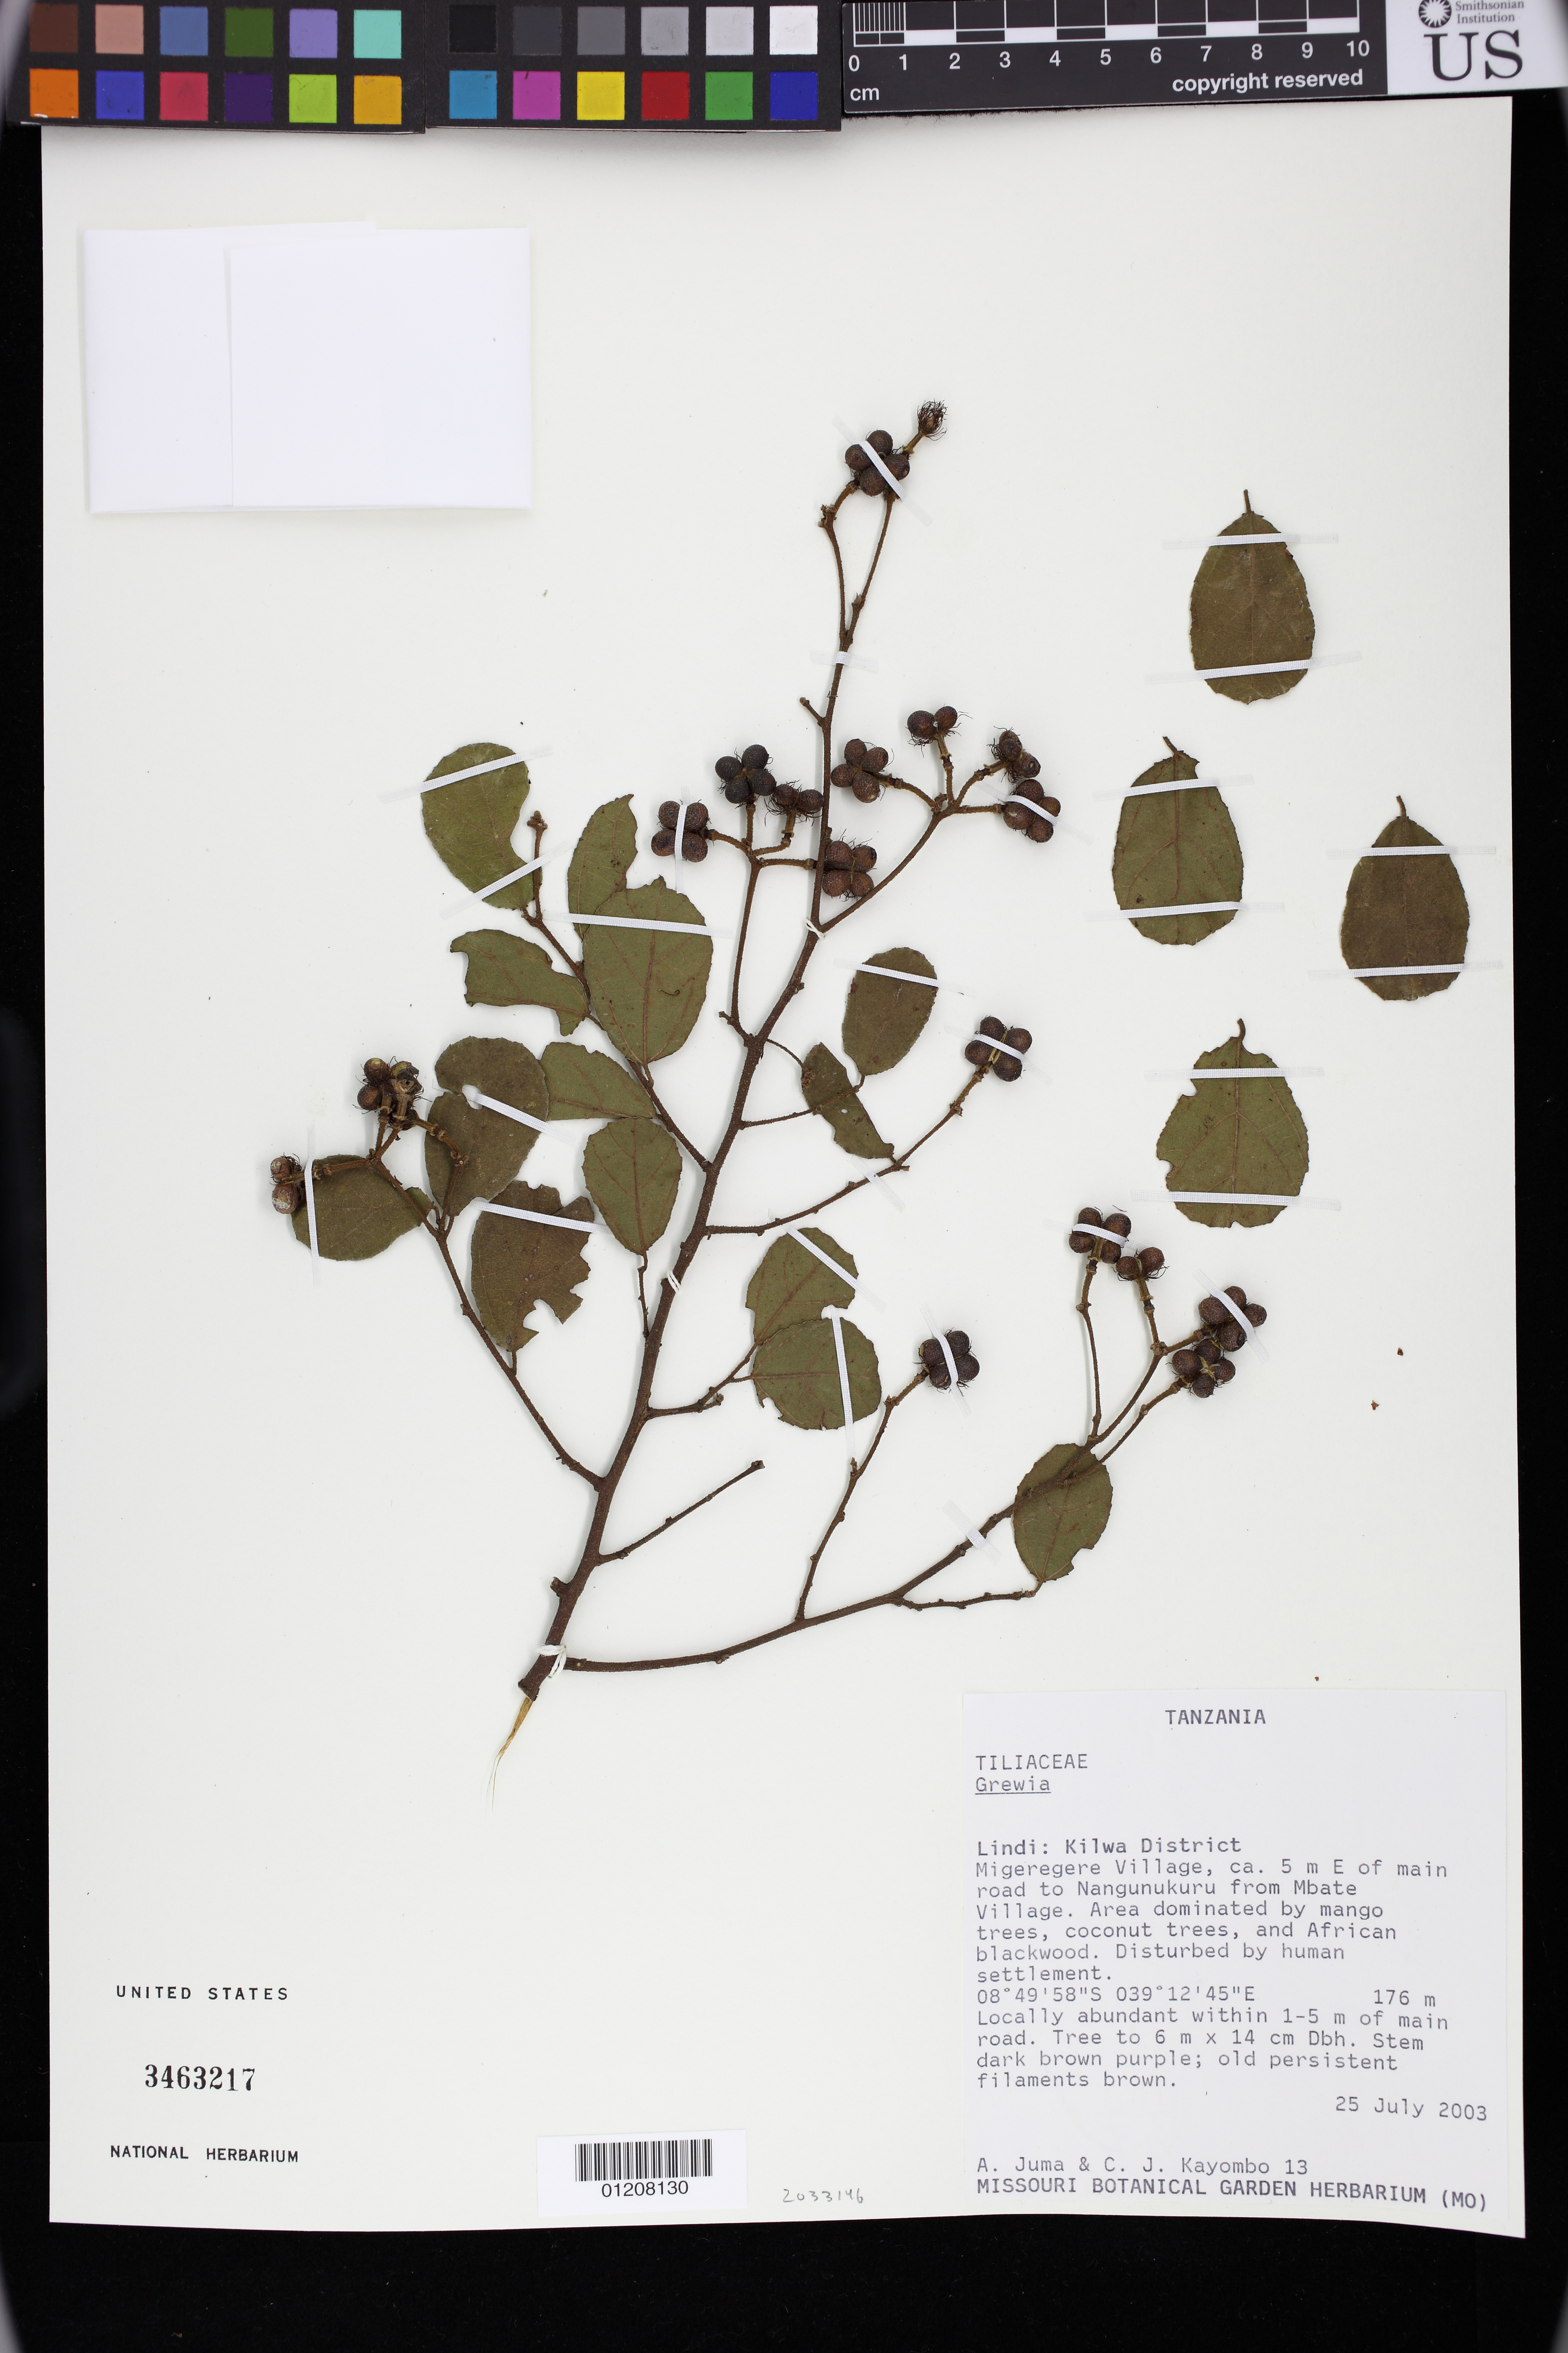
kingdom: Plantae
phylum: Tracheophyta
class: Magnoliopsida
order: Malvales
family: Malvaceae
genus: Grewia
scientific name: Grewia sp.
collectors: A. Juma & C. J. Kayombo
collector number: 13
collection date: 2003-07-25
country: Tanzania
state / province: Lindi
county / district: Kilwa District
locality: Migeregere Village, ca. 5 m E of main road to Nangunukuru from Mbate Village.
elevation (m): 176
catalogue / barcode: US 3463217